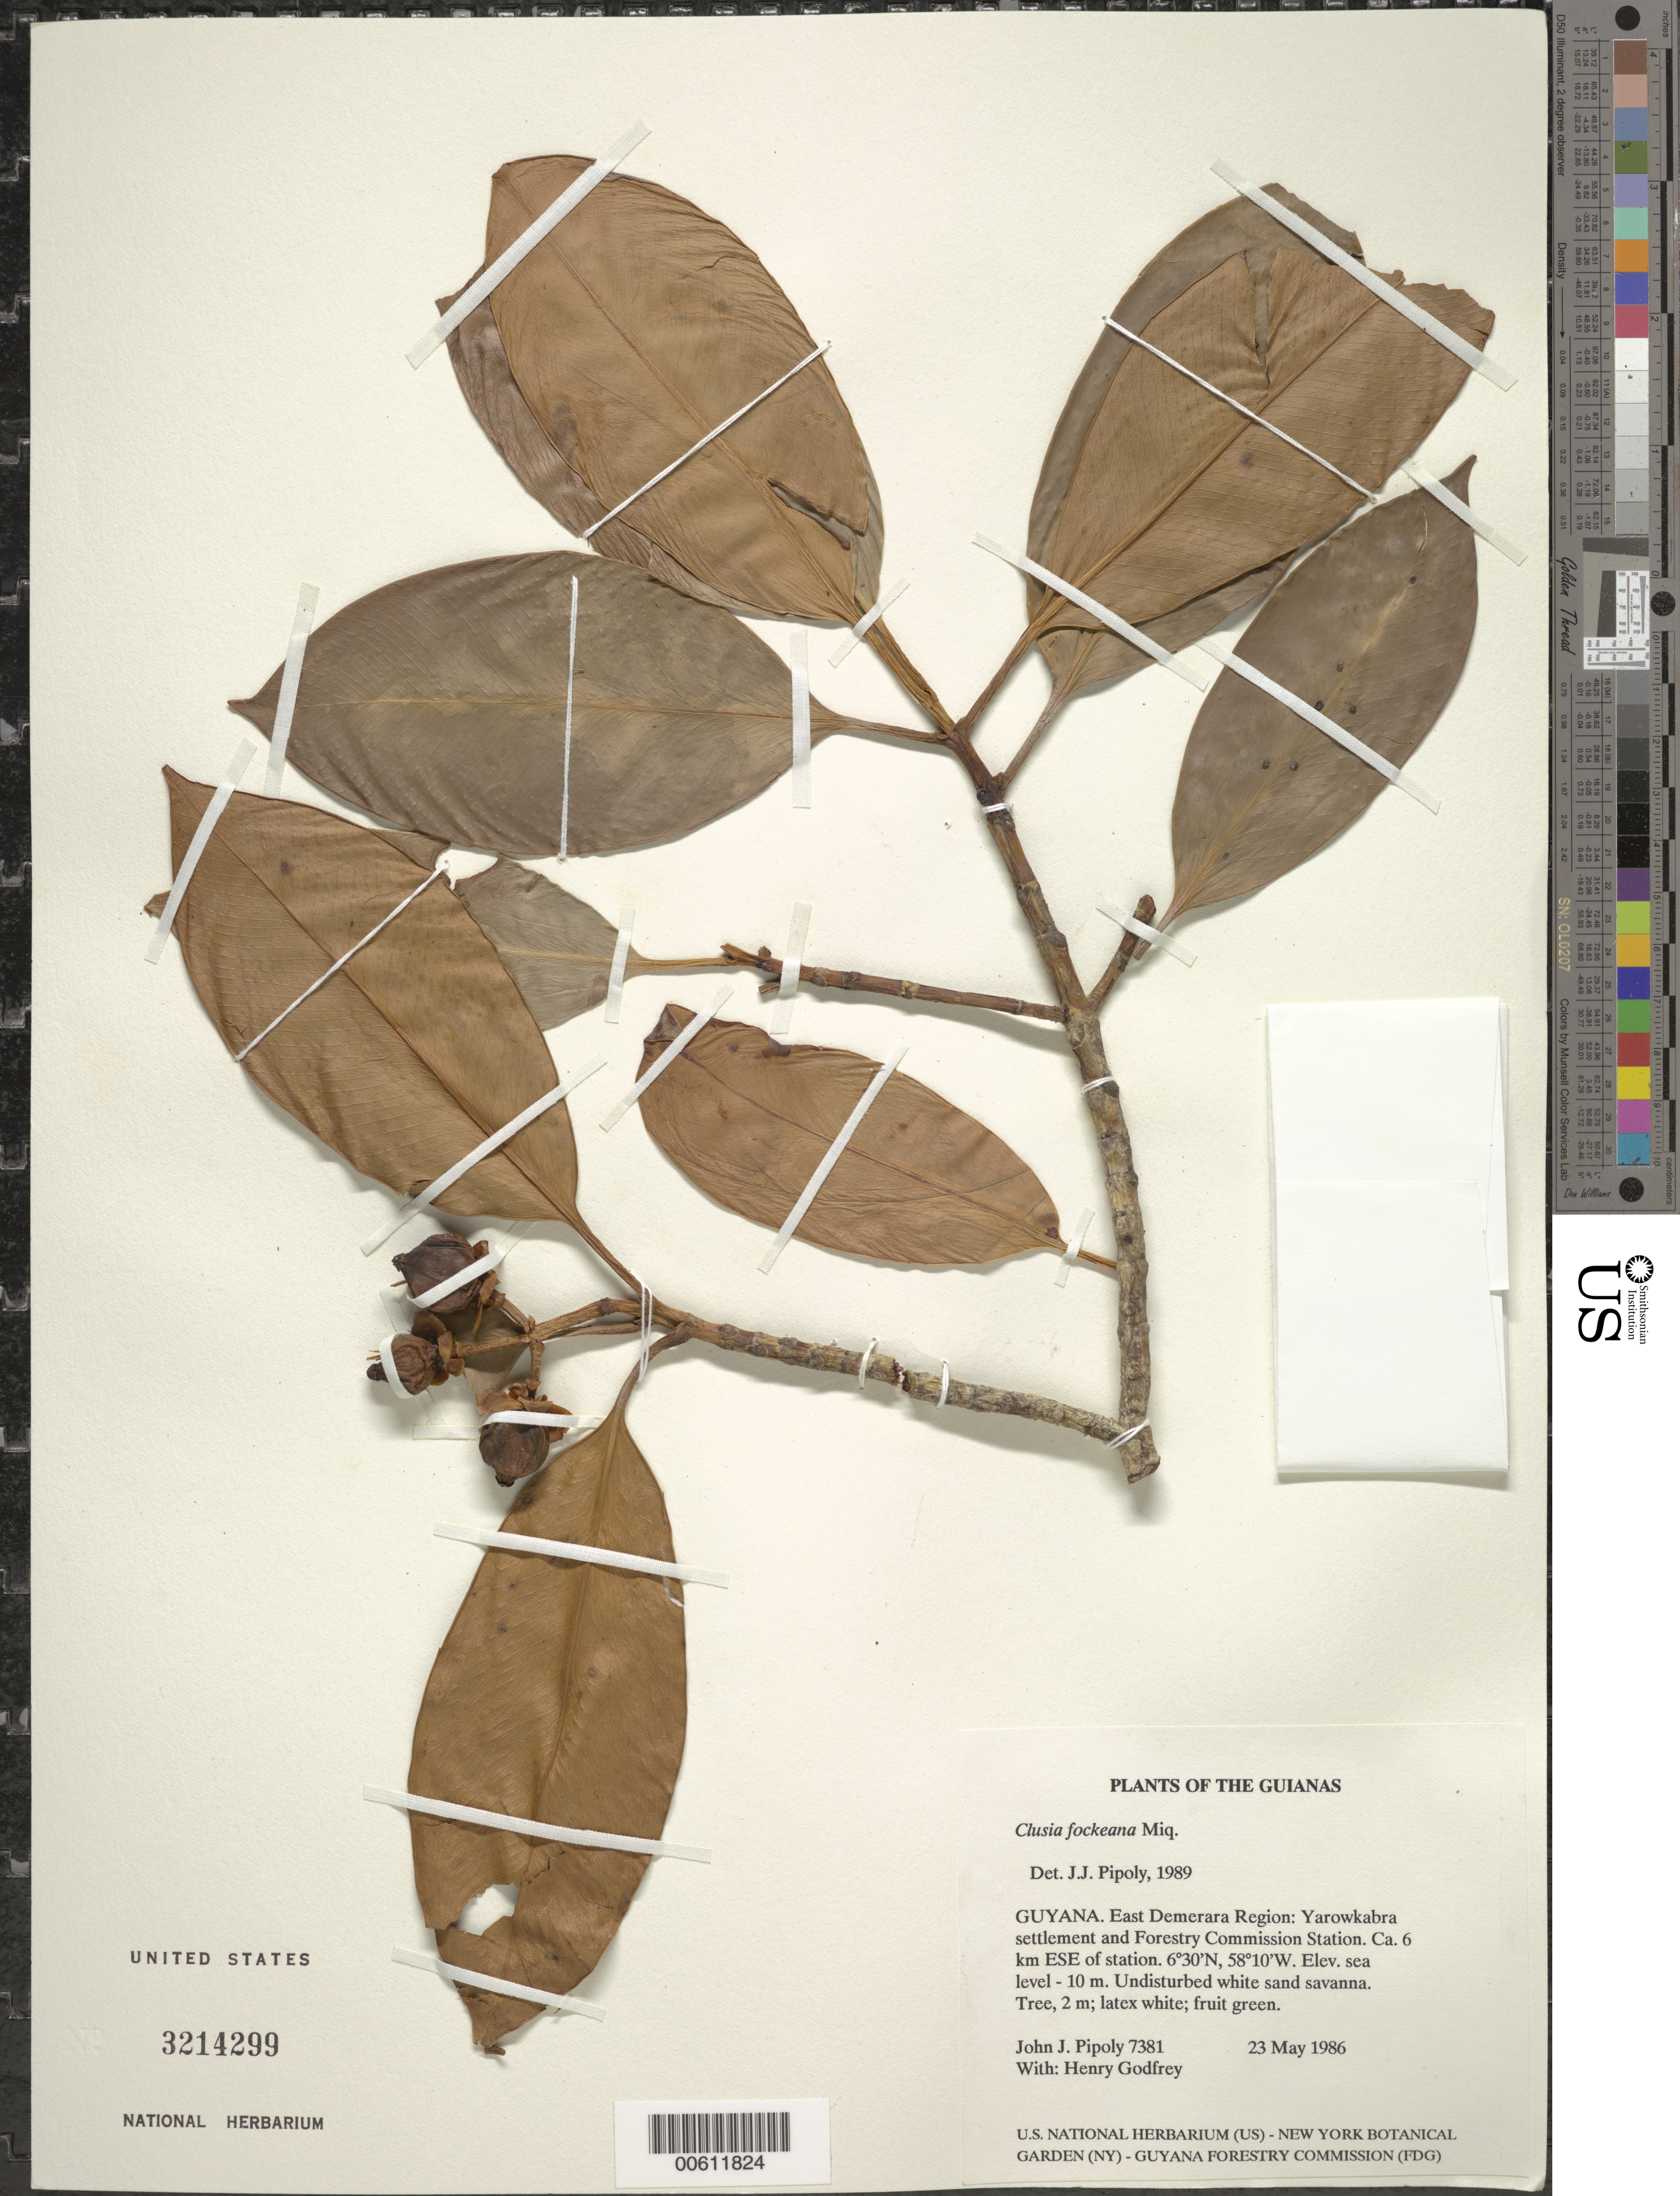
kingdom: Plantae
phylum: Tracheophyta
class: Magnoliopsida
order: Malpighiales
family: Clusiaceae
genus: Clusia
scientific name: Clusia fockeana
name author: Miq.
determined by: Pipoly, J. J., III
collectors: J. J. Pipoly & H. Godfrey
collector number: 7381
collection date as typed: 23 May 1986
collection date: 1986-05-23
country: Guyana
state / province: Demerara-Mahaica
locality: Yarowkabra settlement and Forestry Commission Station ca. 6 km ESE of station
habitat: Undisturbed white sand savanna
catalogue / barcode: US 3214299